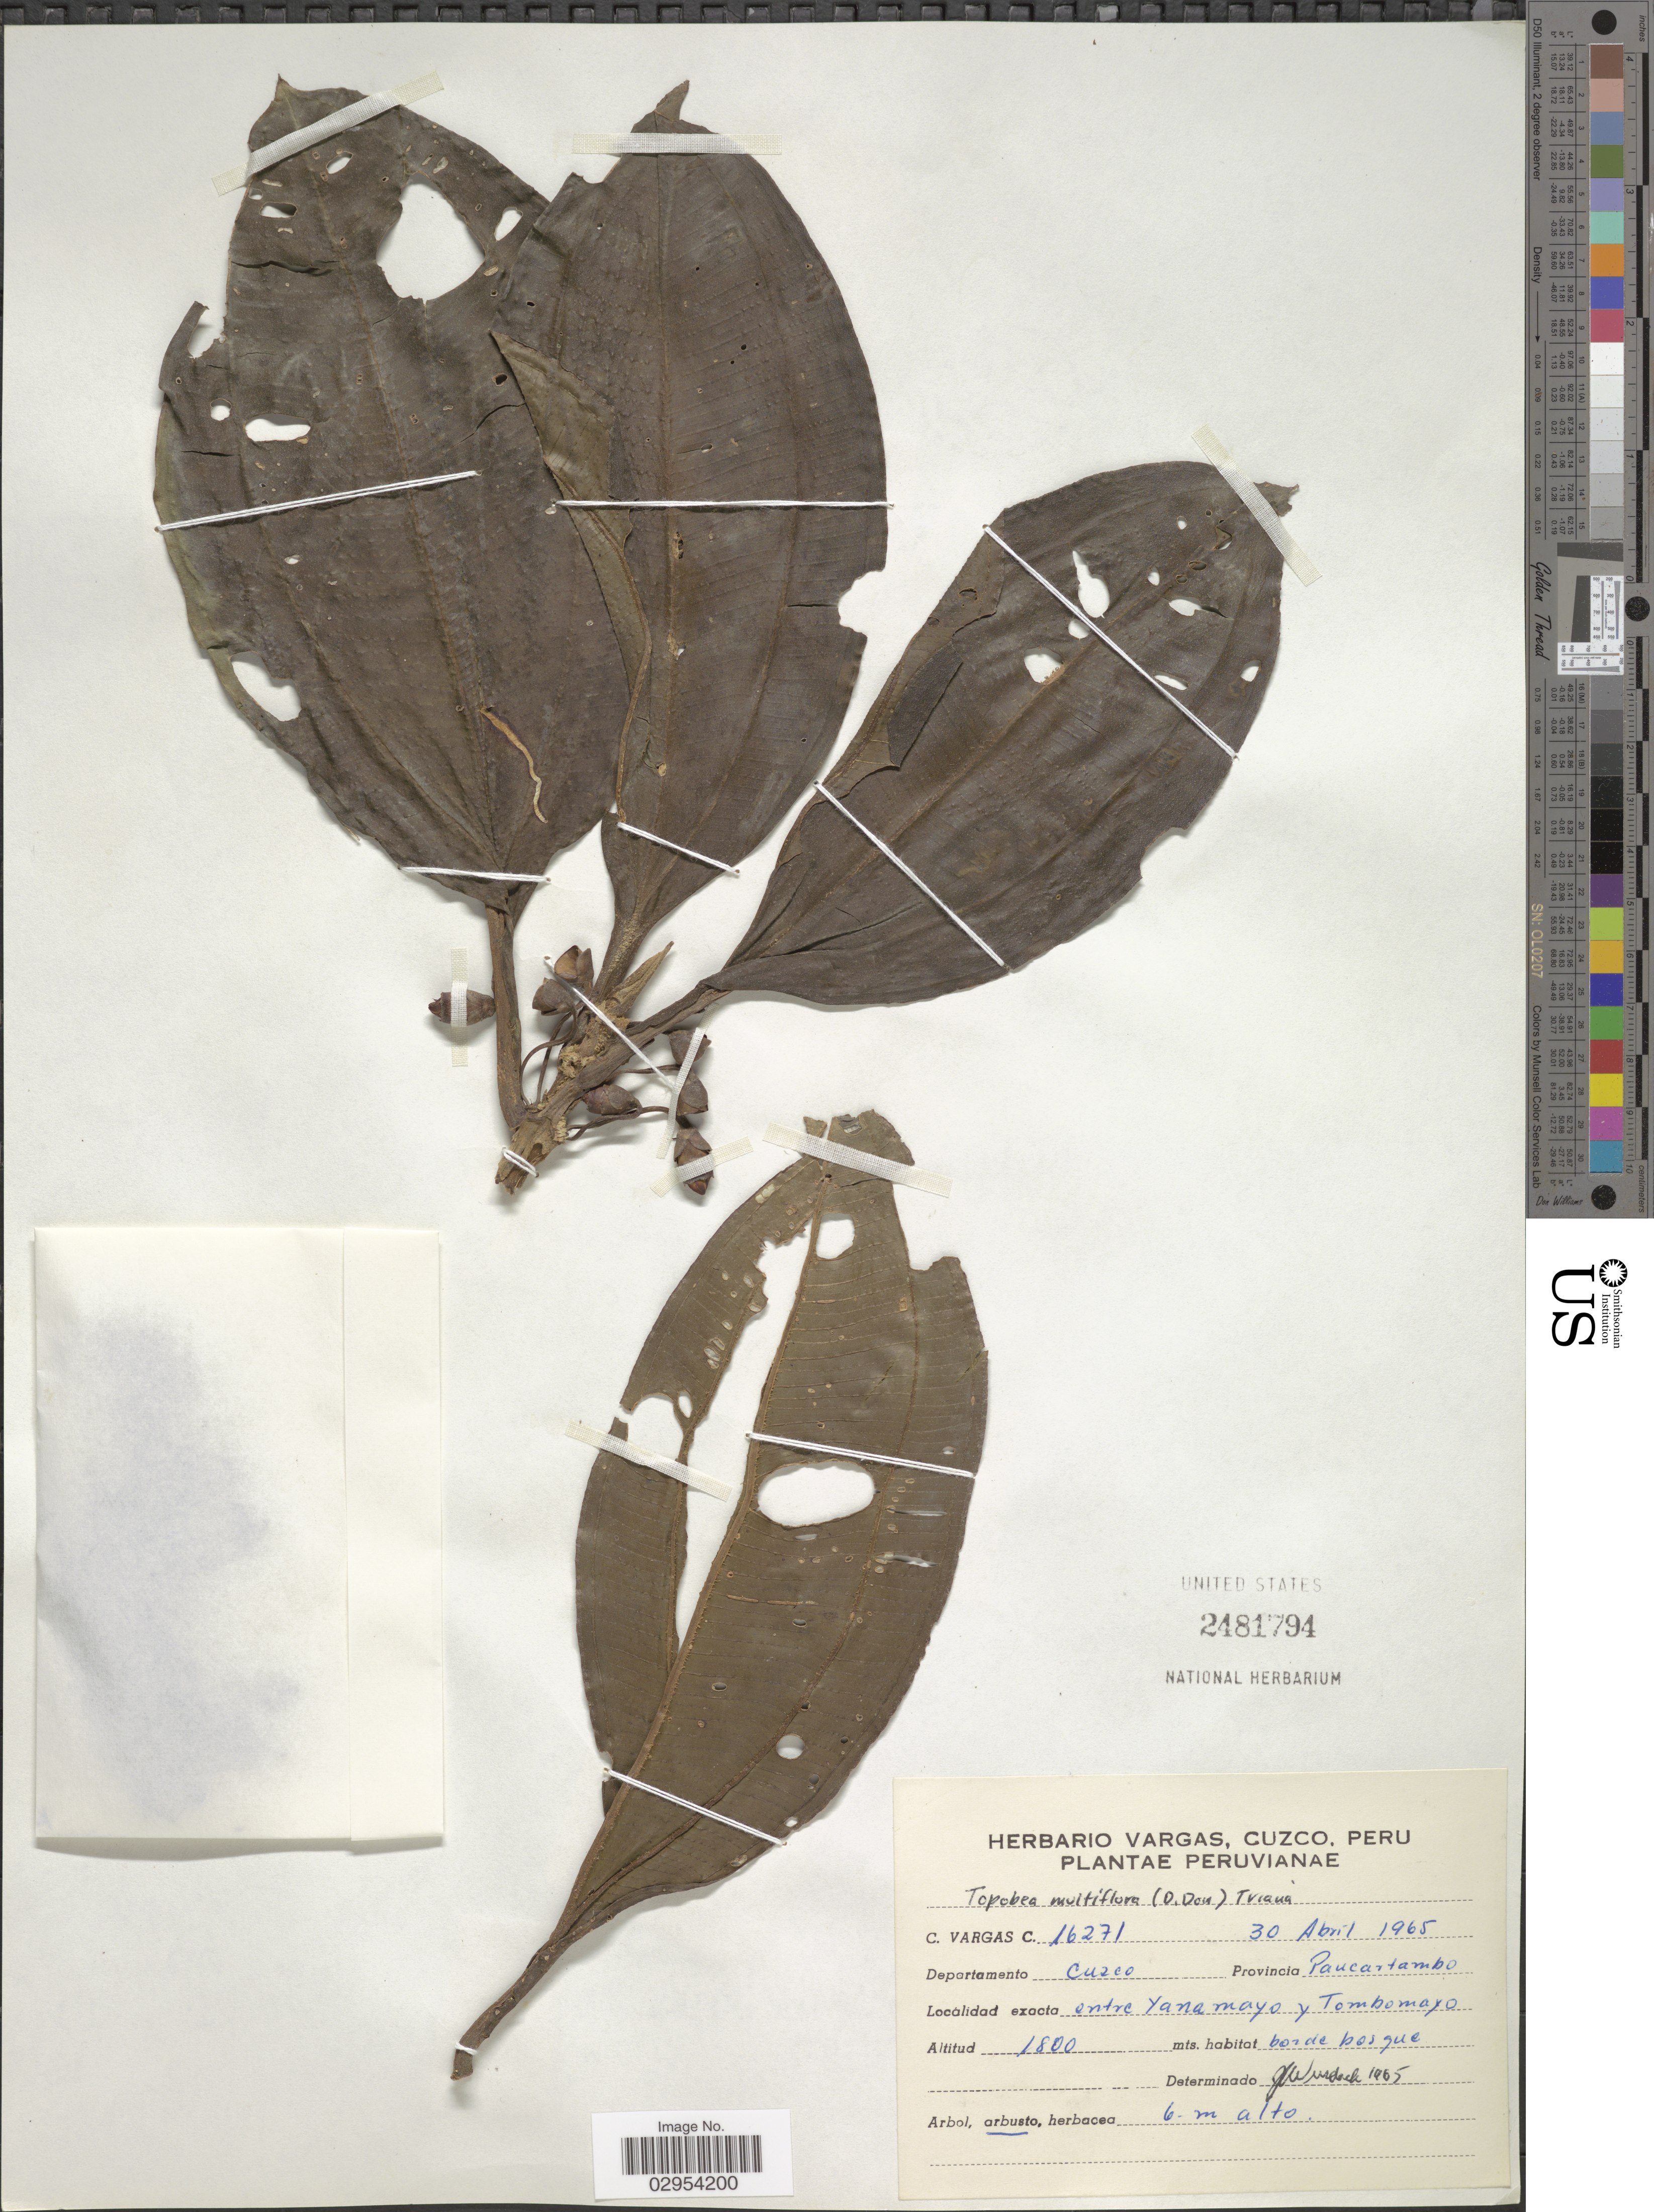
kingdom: Plantae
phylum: Tracheophyta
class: Magnoliopsida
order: Myrtales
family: Melastomataceae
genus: Topobea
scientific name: Topobea longipes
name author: Naudin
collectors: C. Vargas Calderón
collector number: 16271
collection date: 1965-04-30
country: Peru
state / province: Cusco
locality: Departamento Cuzco, Provincia Paucartambo, entre Yanamayo y Tombomayo.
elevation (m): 1800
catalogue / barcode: US 2481794